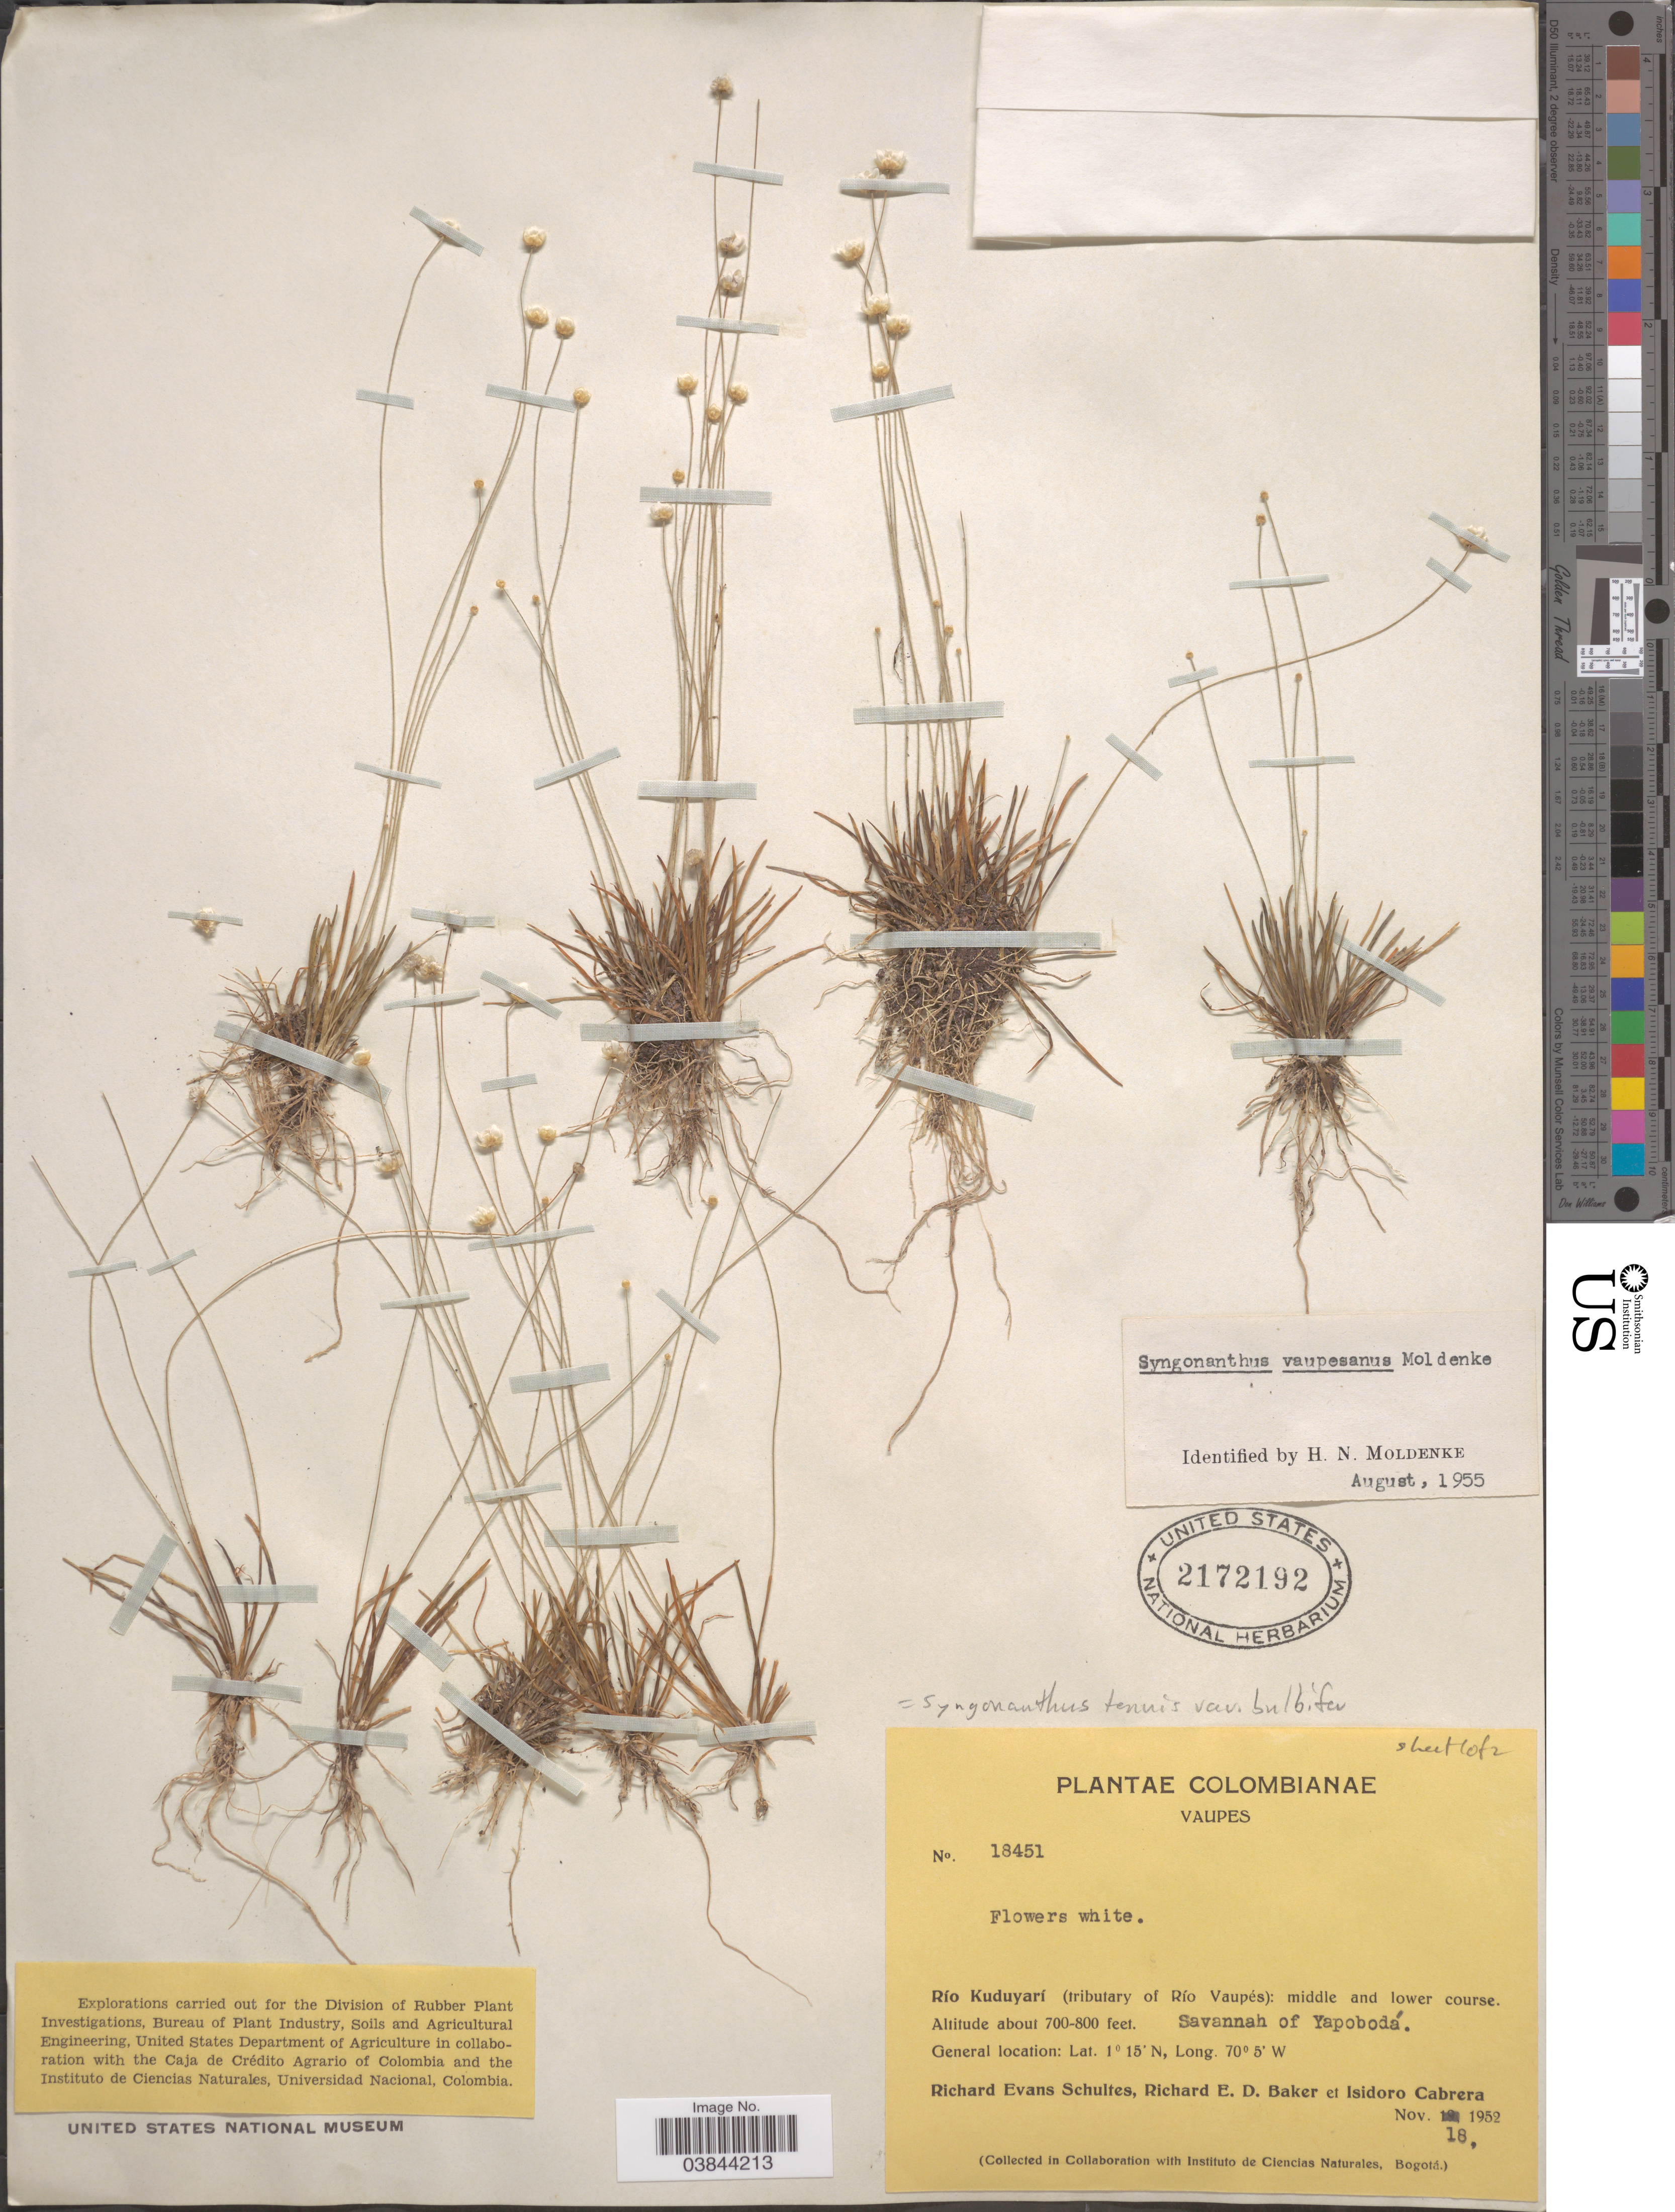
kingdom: Plantae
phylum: Tracheophyta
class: Liliopsida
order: Poales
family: Eriocaulaceae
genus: Syngonanthus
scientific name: Syngonanthus tenuis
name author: (Kunth) Ruhland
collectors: R. E. Schultes, R. A. Baker & I. Cabrera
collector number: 18451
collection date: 1952-11-18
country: Colombia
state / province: Vaupés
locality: Río Kuduyarí (tributary of Río Vaupés): middle and lower course. Savannah of Yapobodá.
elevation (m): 213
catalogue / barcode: US 2172192